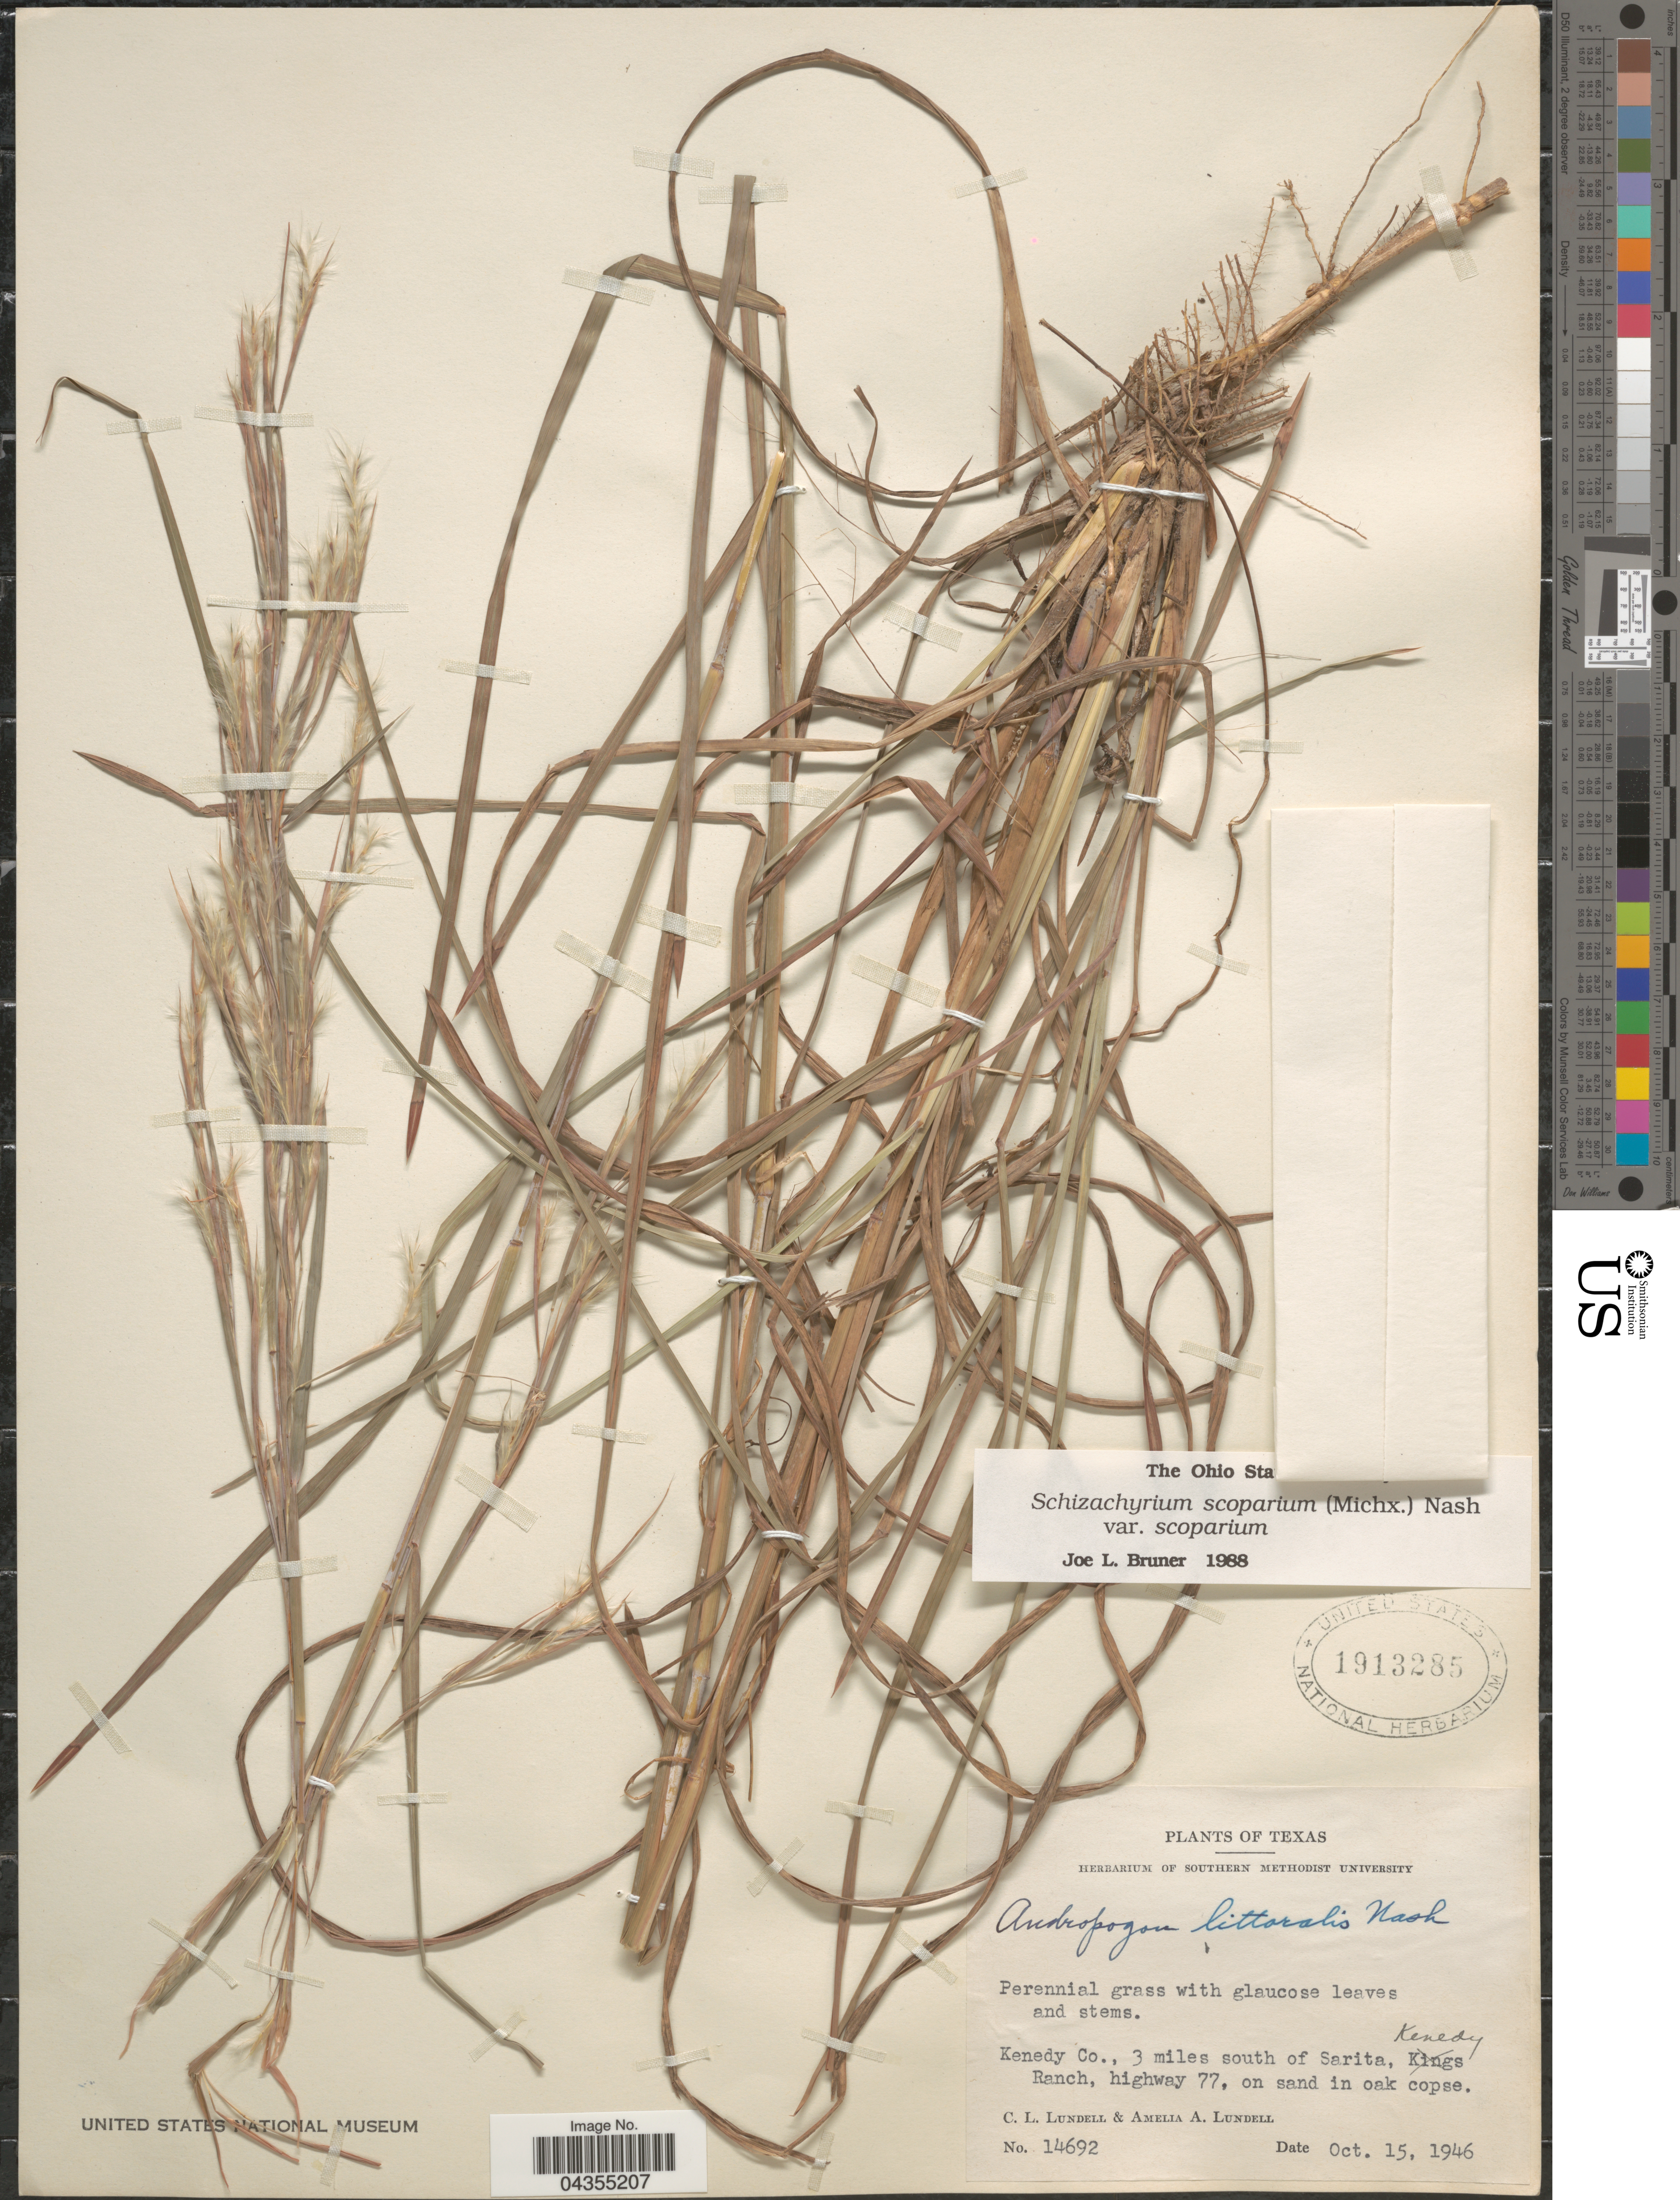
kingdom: Plantae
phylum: Tracheophyta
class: Liliopsida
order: Poales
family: Poaceae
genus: Schizachyrium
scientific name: Schizachyrium scoparium var. scoparium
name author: (Michx.) Nash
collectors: C. L. Lundell & A. A. Lundell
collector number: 14692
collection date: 1946-10-15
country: United States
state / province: Texas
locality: Kenedy Co., 3 miles south of Sarita, Kenedy Ranch, highway 77, on sand in oak copse.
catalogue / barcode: US 1913285